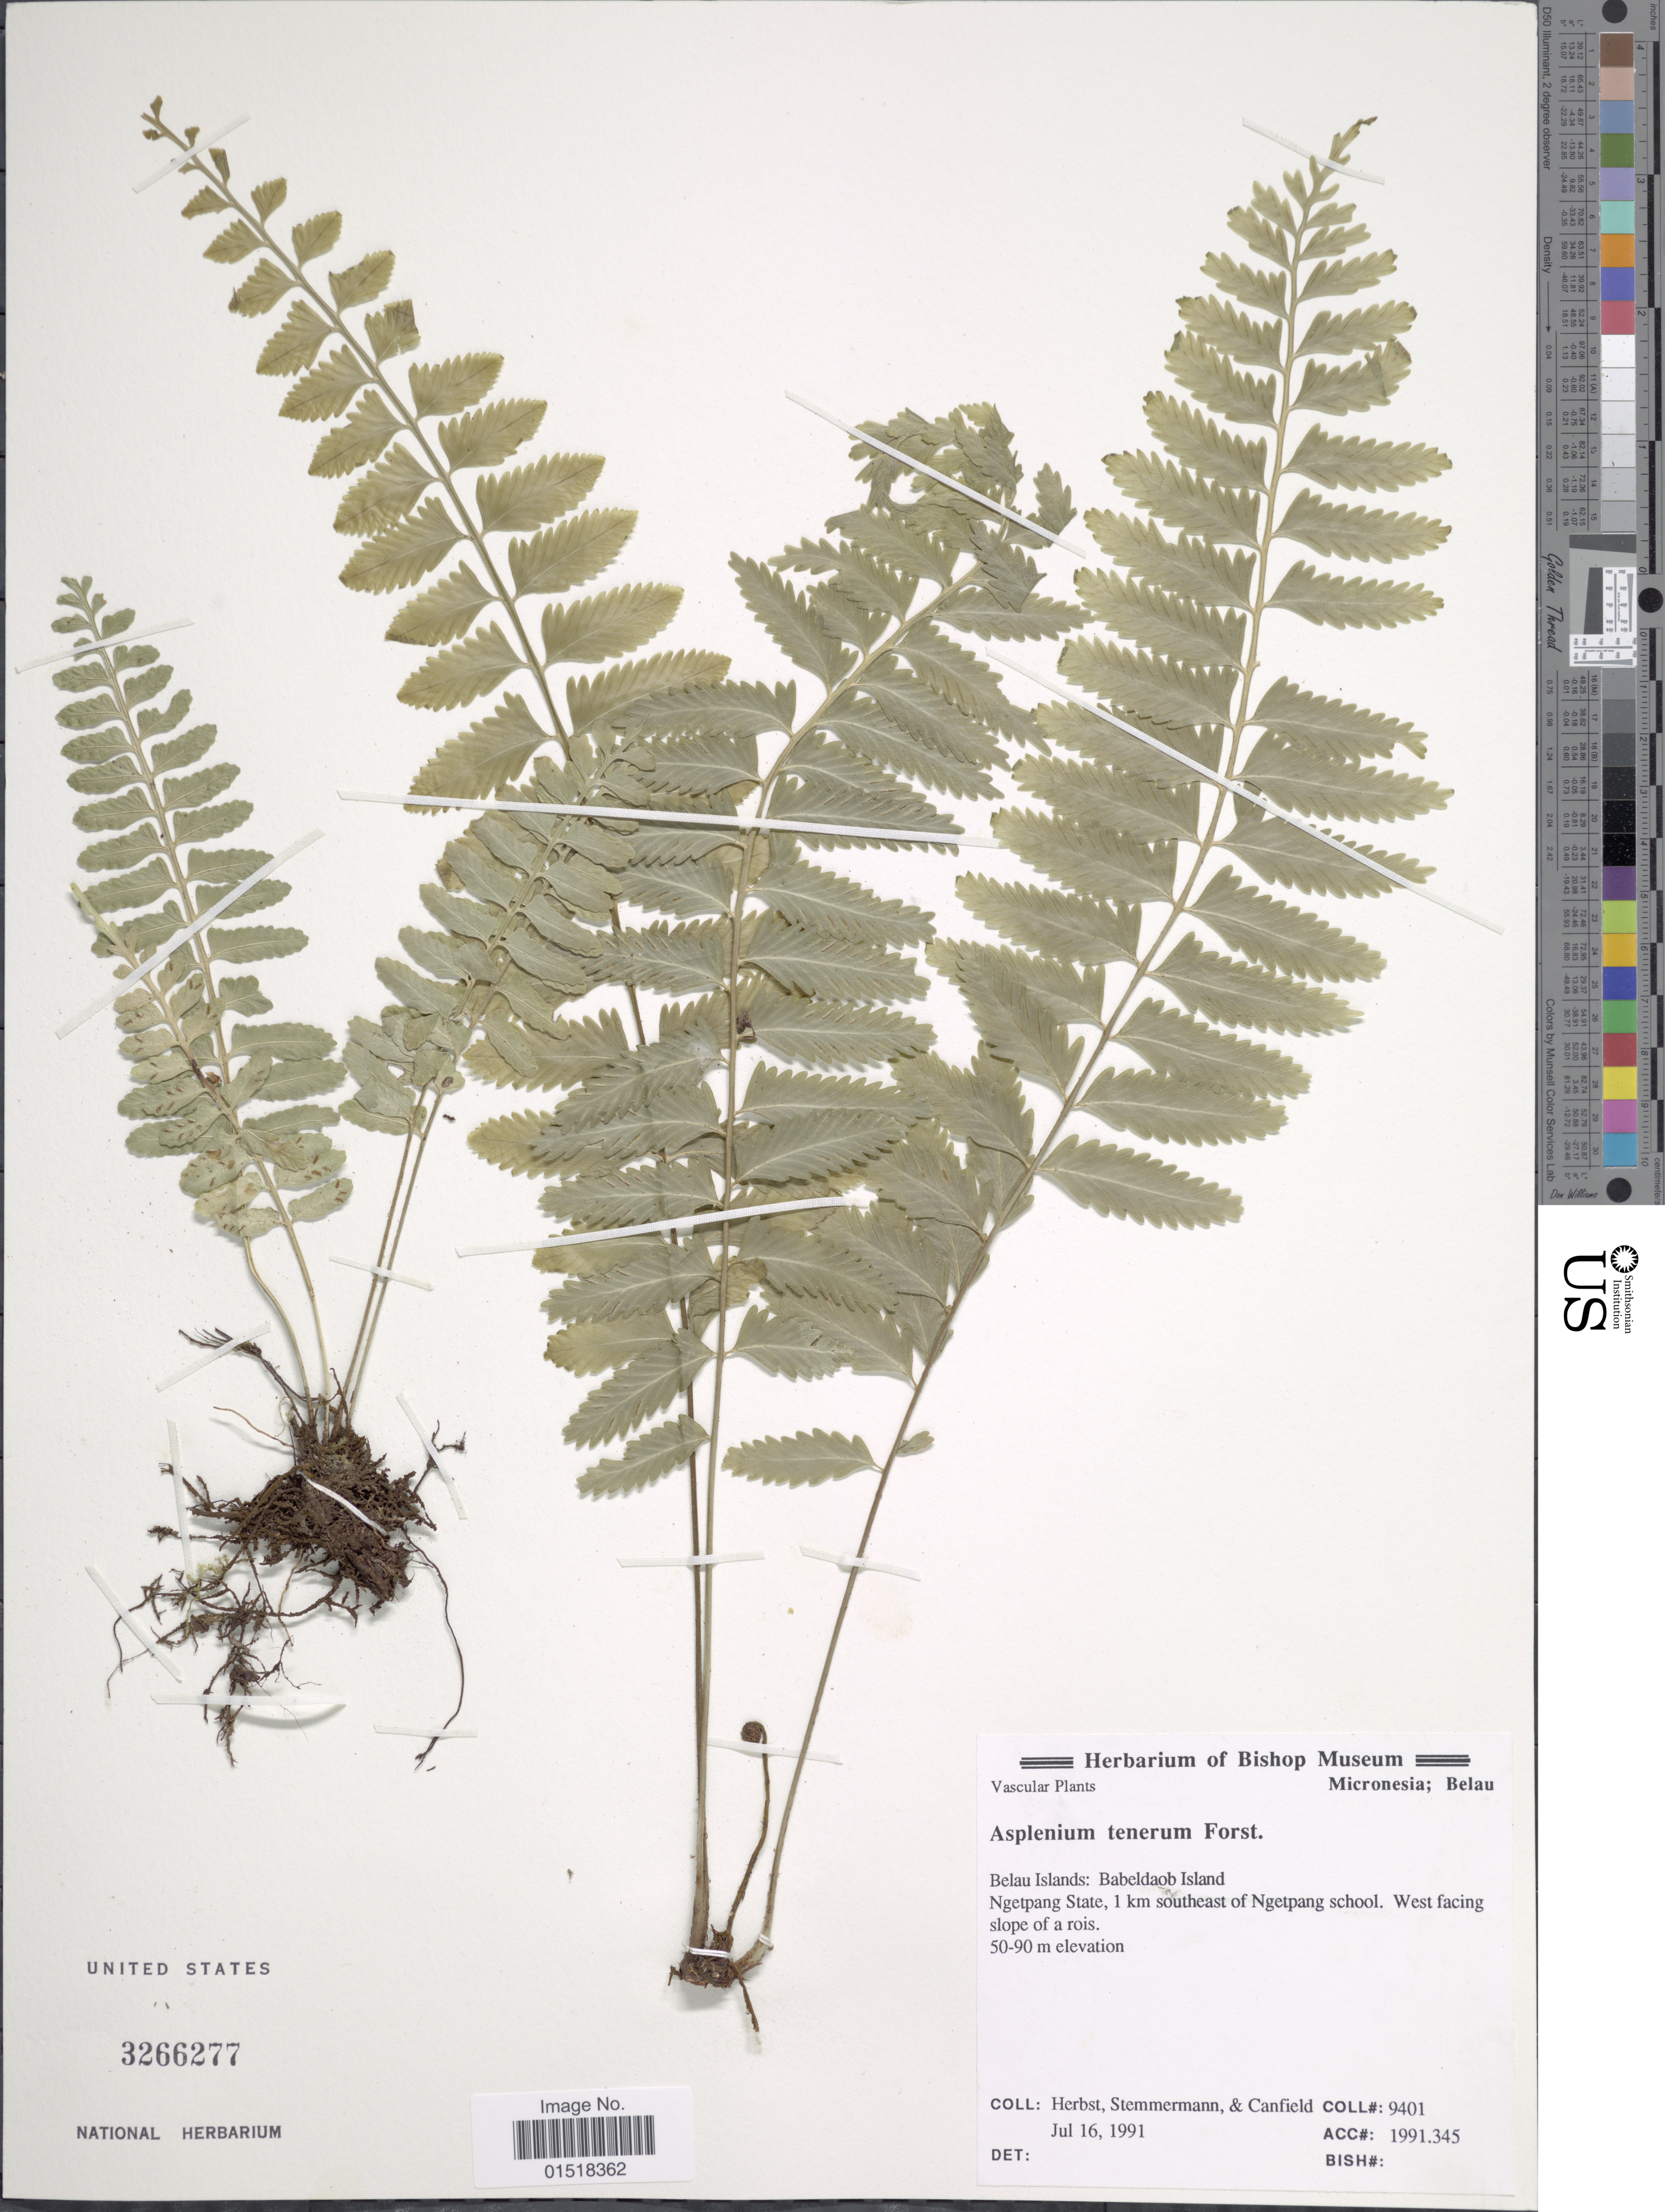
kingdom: Plantae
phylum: Tracheophyta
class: Polypodiopsida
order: Polypodiales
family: Aspleniaceae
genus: Asplenium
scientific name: Asplenium tenerum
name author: G. Forst.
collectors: -. Herbst, -. Stemmermann & -. Canfield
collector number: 9401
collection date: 1991-07-16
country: Palau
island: Babeldaob [Babelthuap]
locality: Belau Islands: Babeldaob Island. Ngetpang State, 1 km southeast of Ngetpang school, West facing slope of a rois.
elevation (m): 50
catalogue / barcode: US 3266277